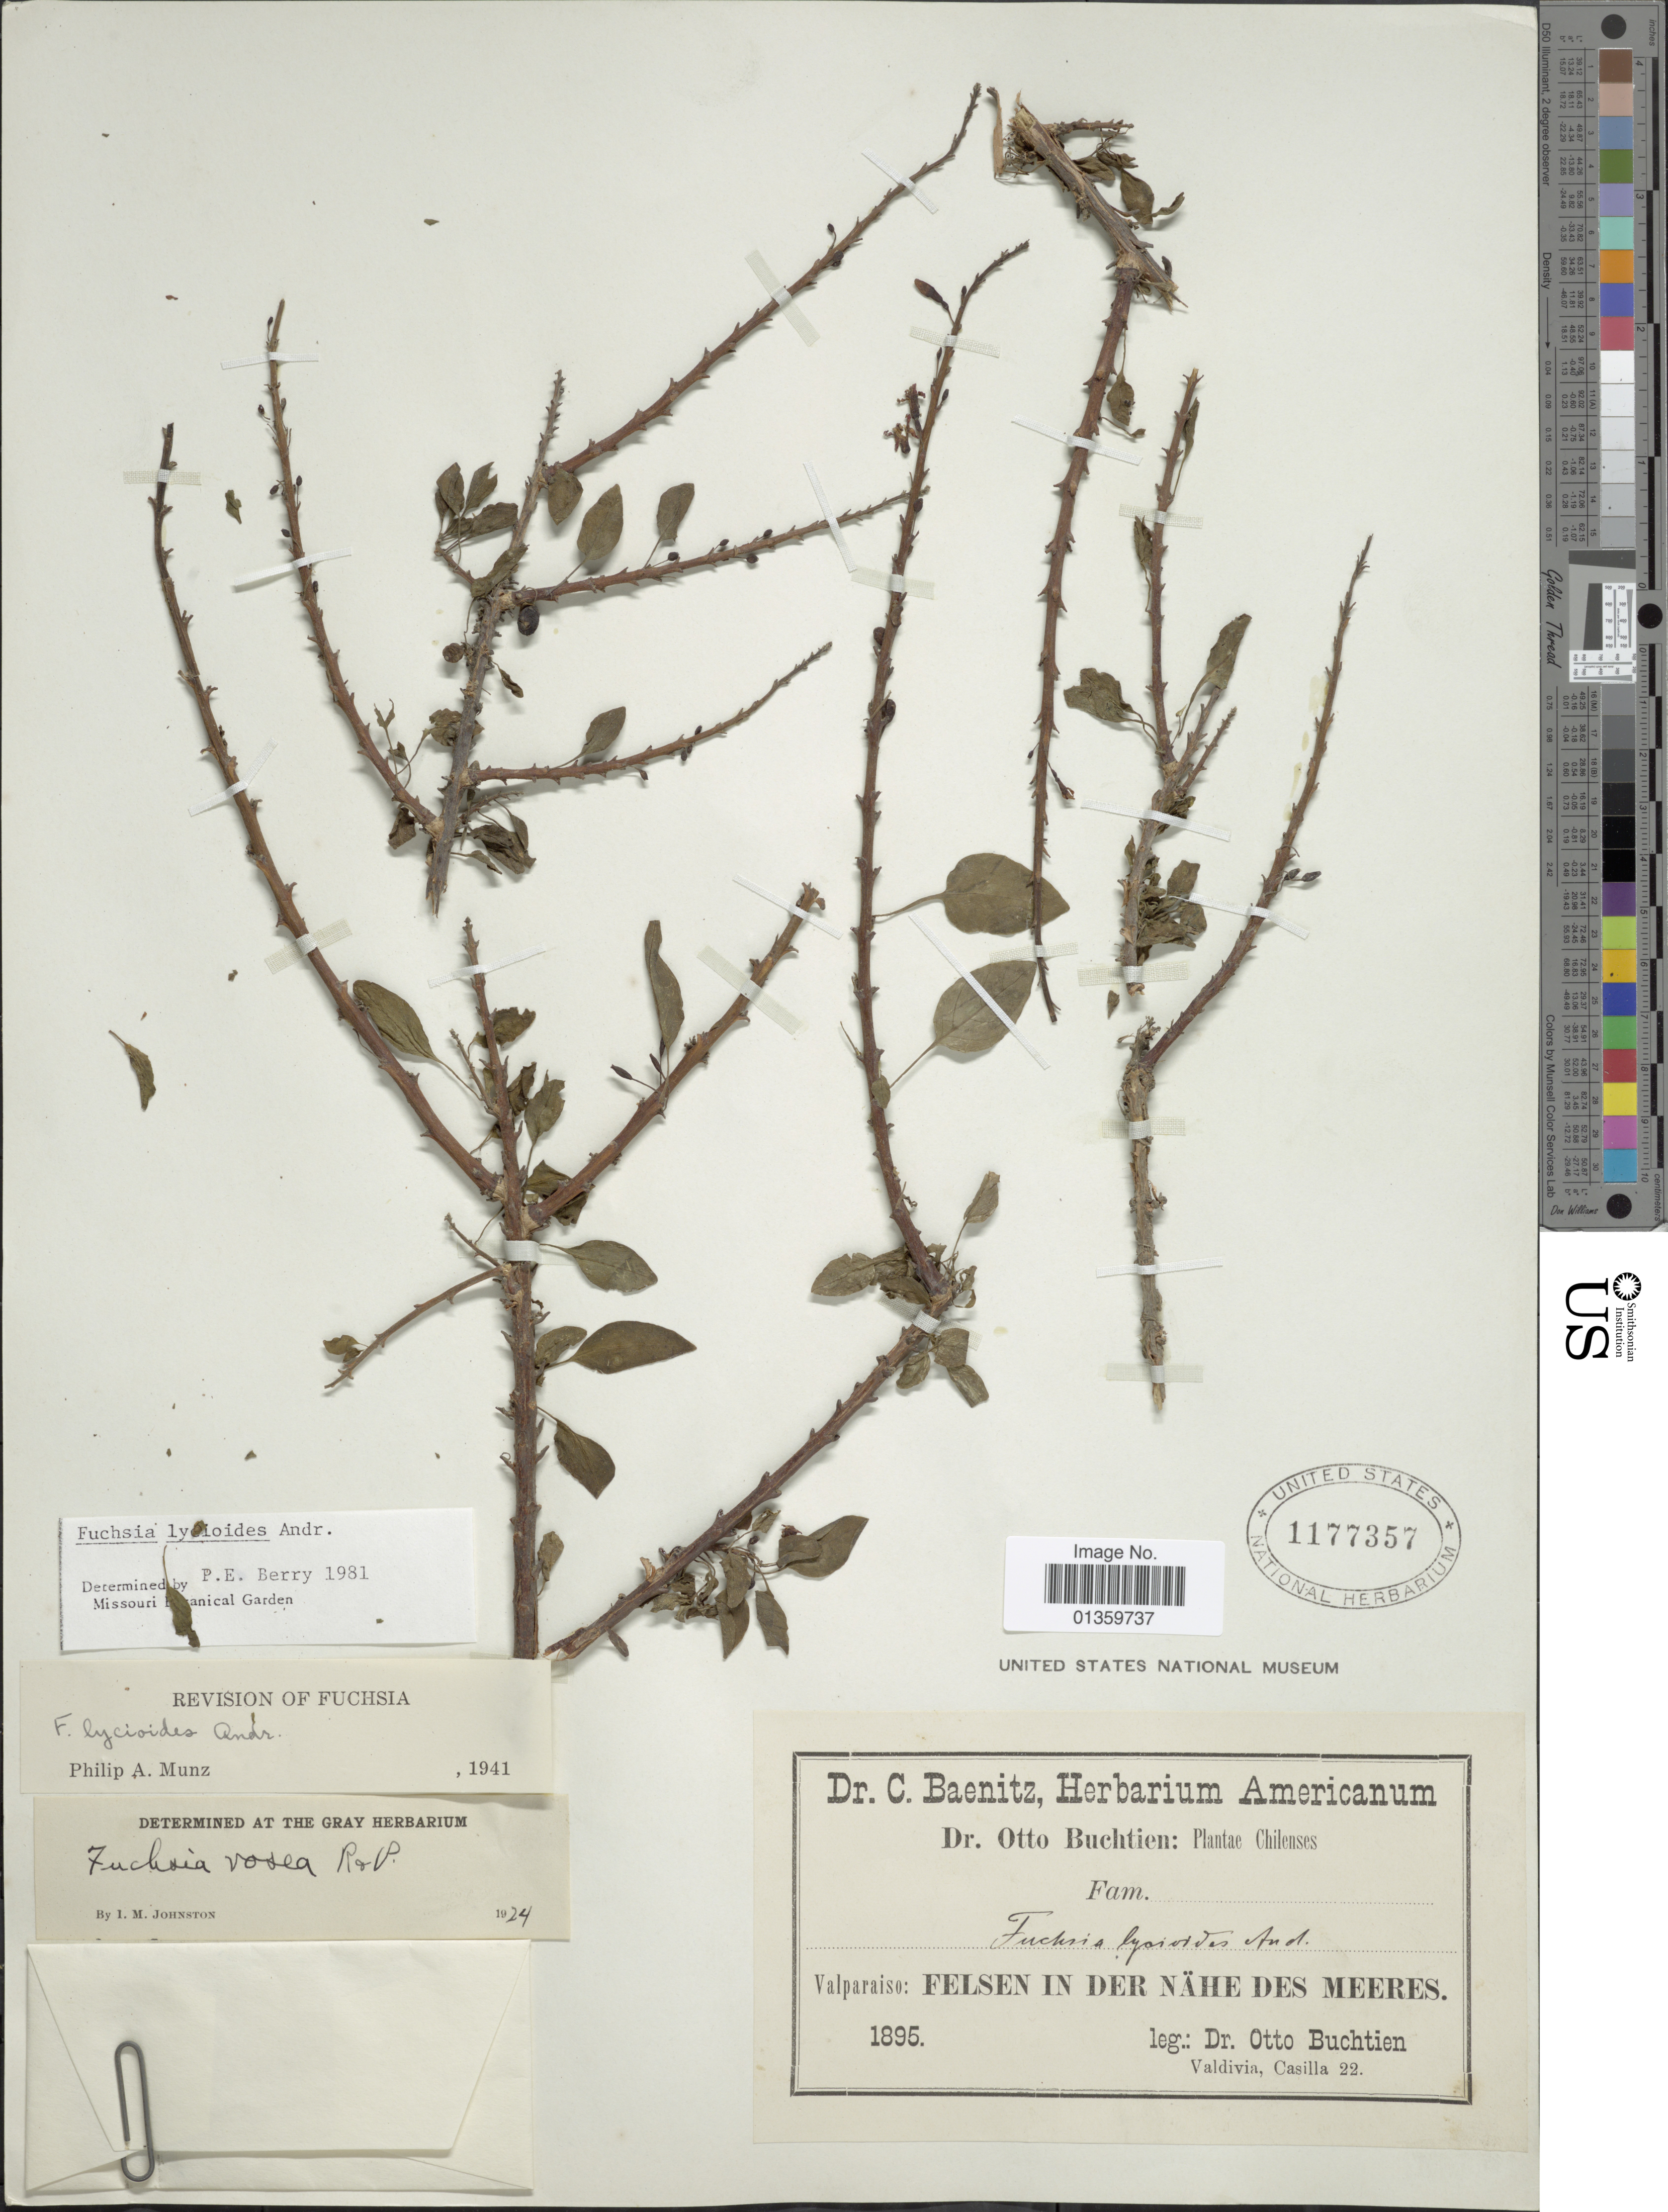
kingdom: Plantae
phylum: Tracheophyta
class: Magnoliopsida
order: Myrtales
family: Onagraceae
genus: Fuchsia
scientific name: Fuchsia lycioides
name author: Andrews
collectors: O. Buchtien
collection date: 1895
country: Chile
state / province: Valparaiso (V)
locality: Felsen in der Nähe des Meeres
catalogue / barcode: US 1177357